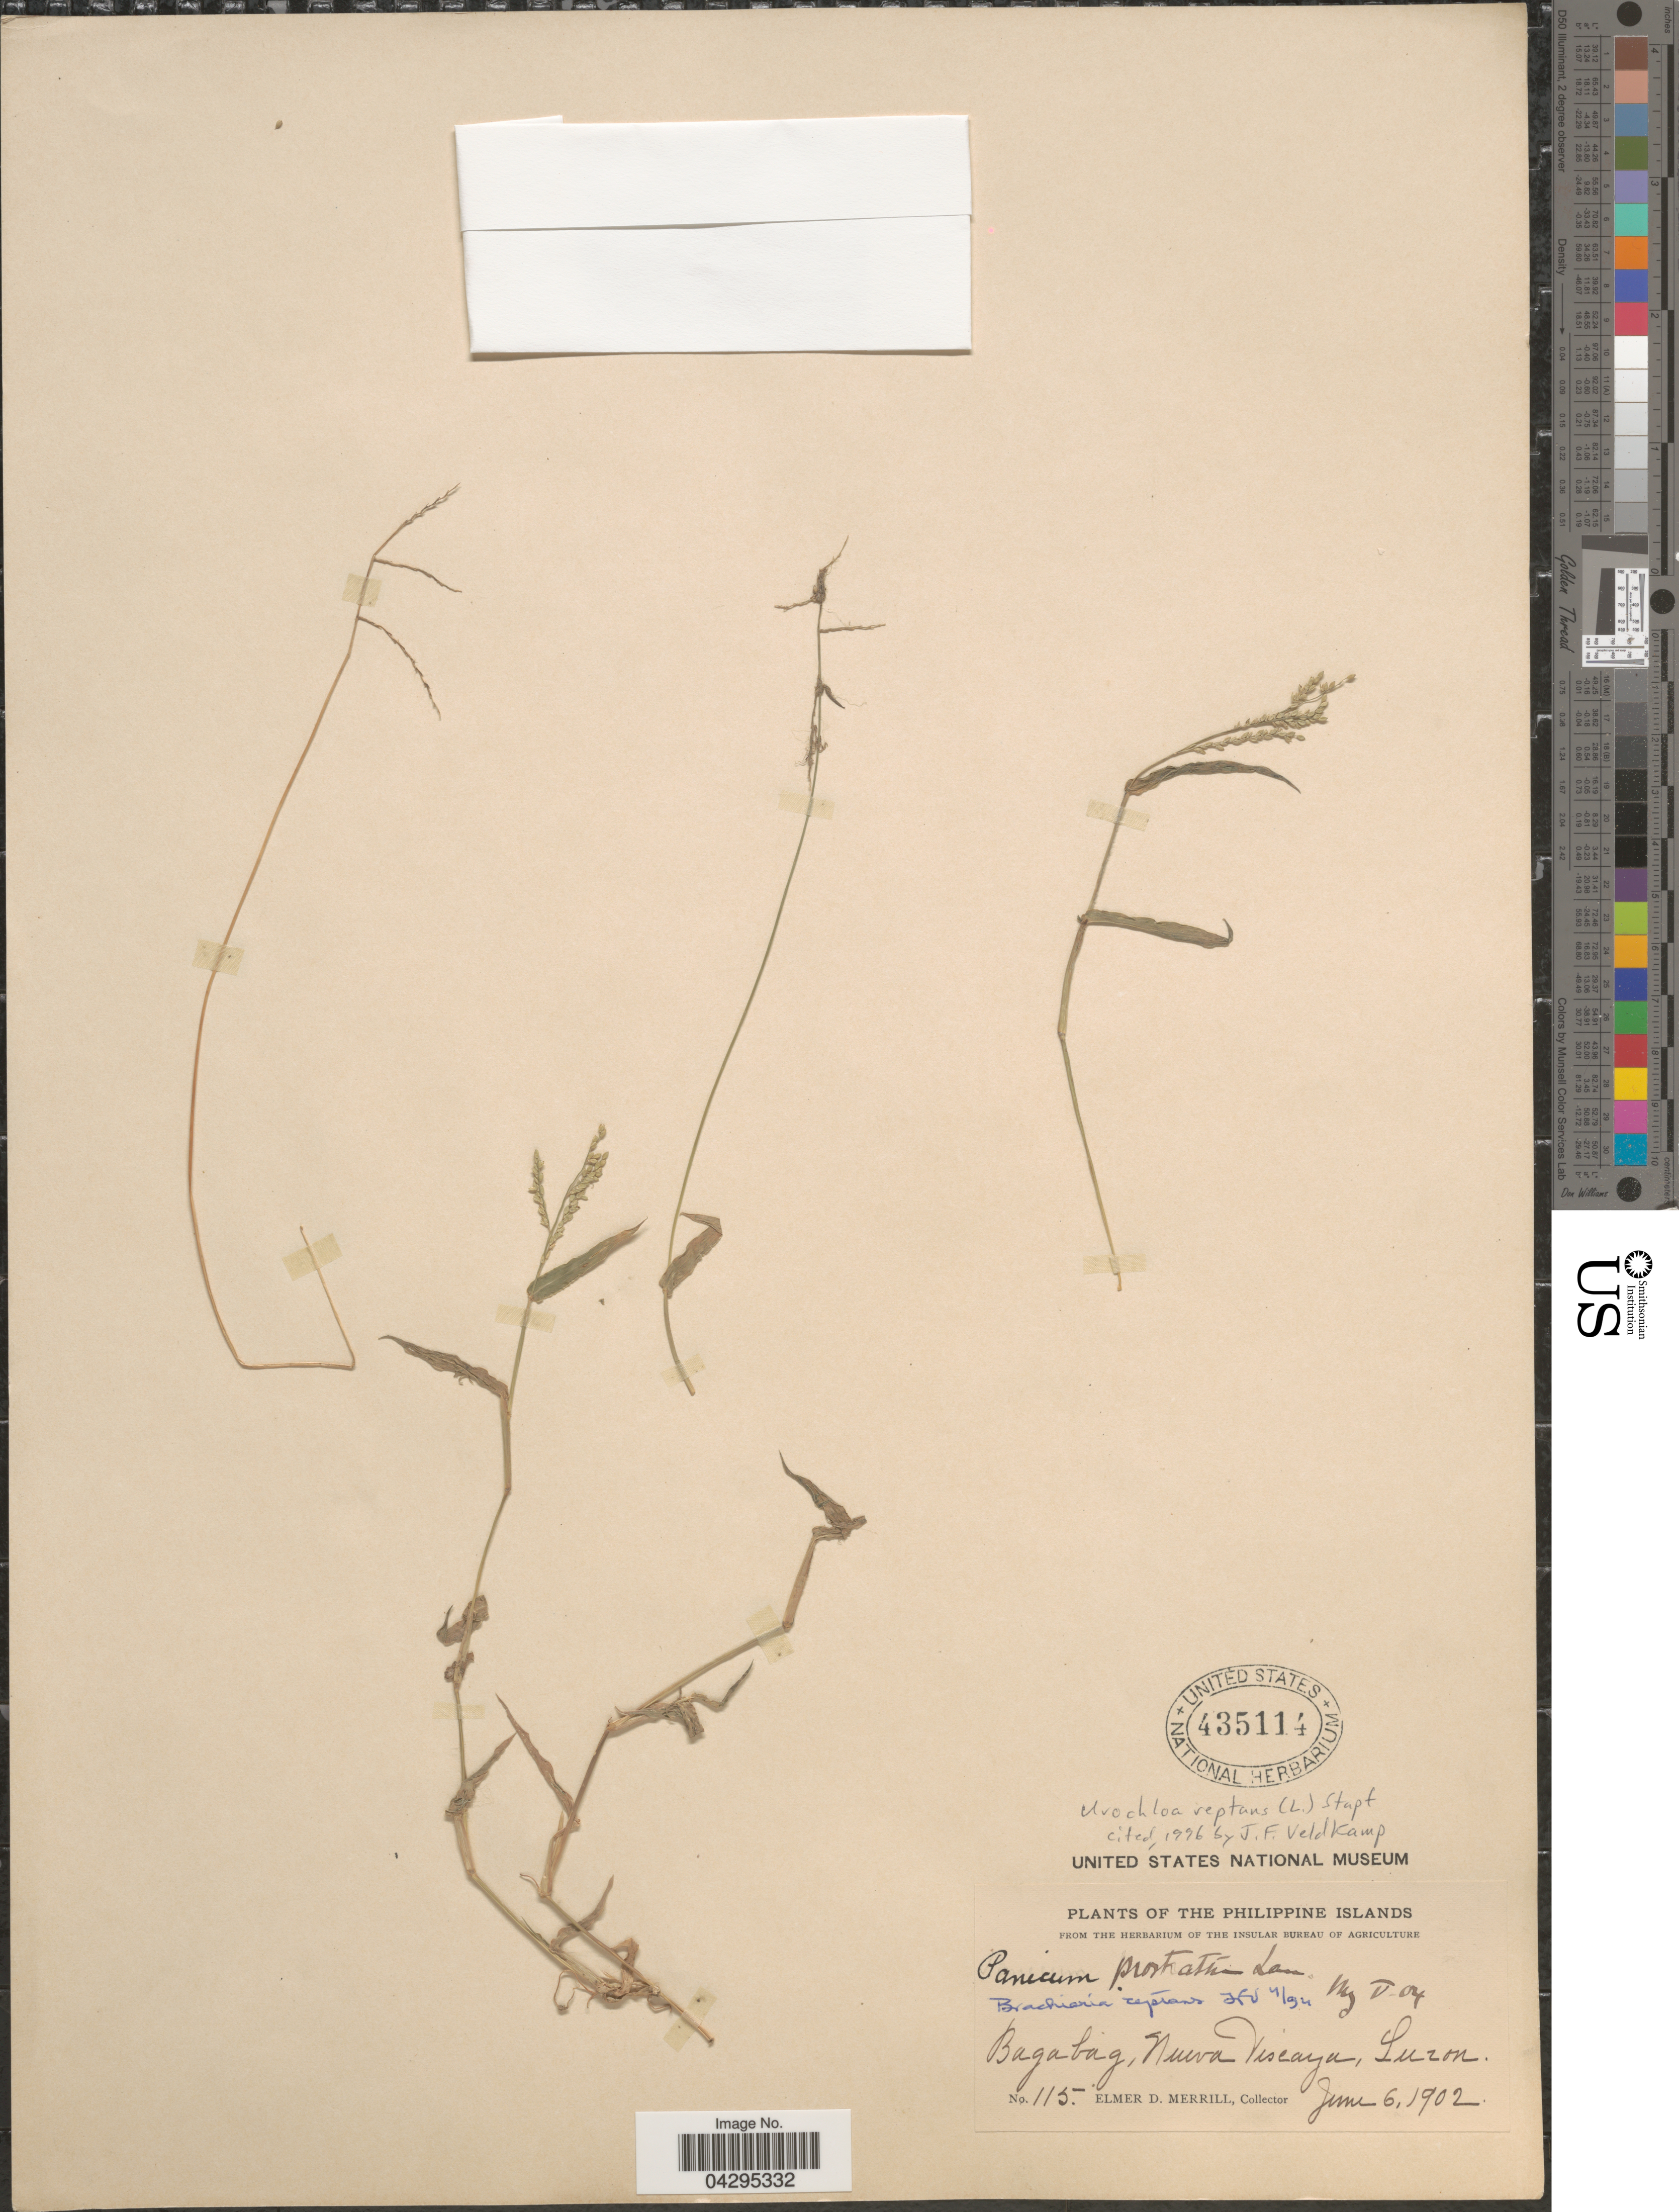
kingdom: Plantae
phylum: Tracheophyta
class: Liliopsida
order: Poales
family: Poaceae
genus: Urochloa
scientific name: Urochloa reptans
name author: (L.) Stapf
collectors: E. D. Merrill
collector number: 115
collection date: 1902-06-06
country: Philippines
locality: Bagabag, Nueva Viscaya, Luzon.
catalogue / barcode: US 435114